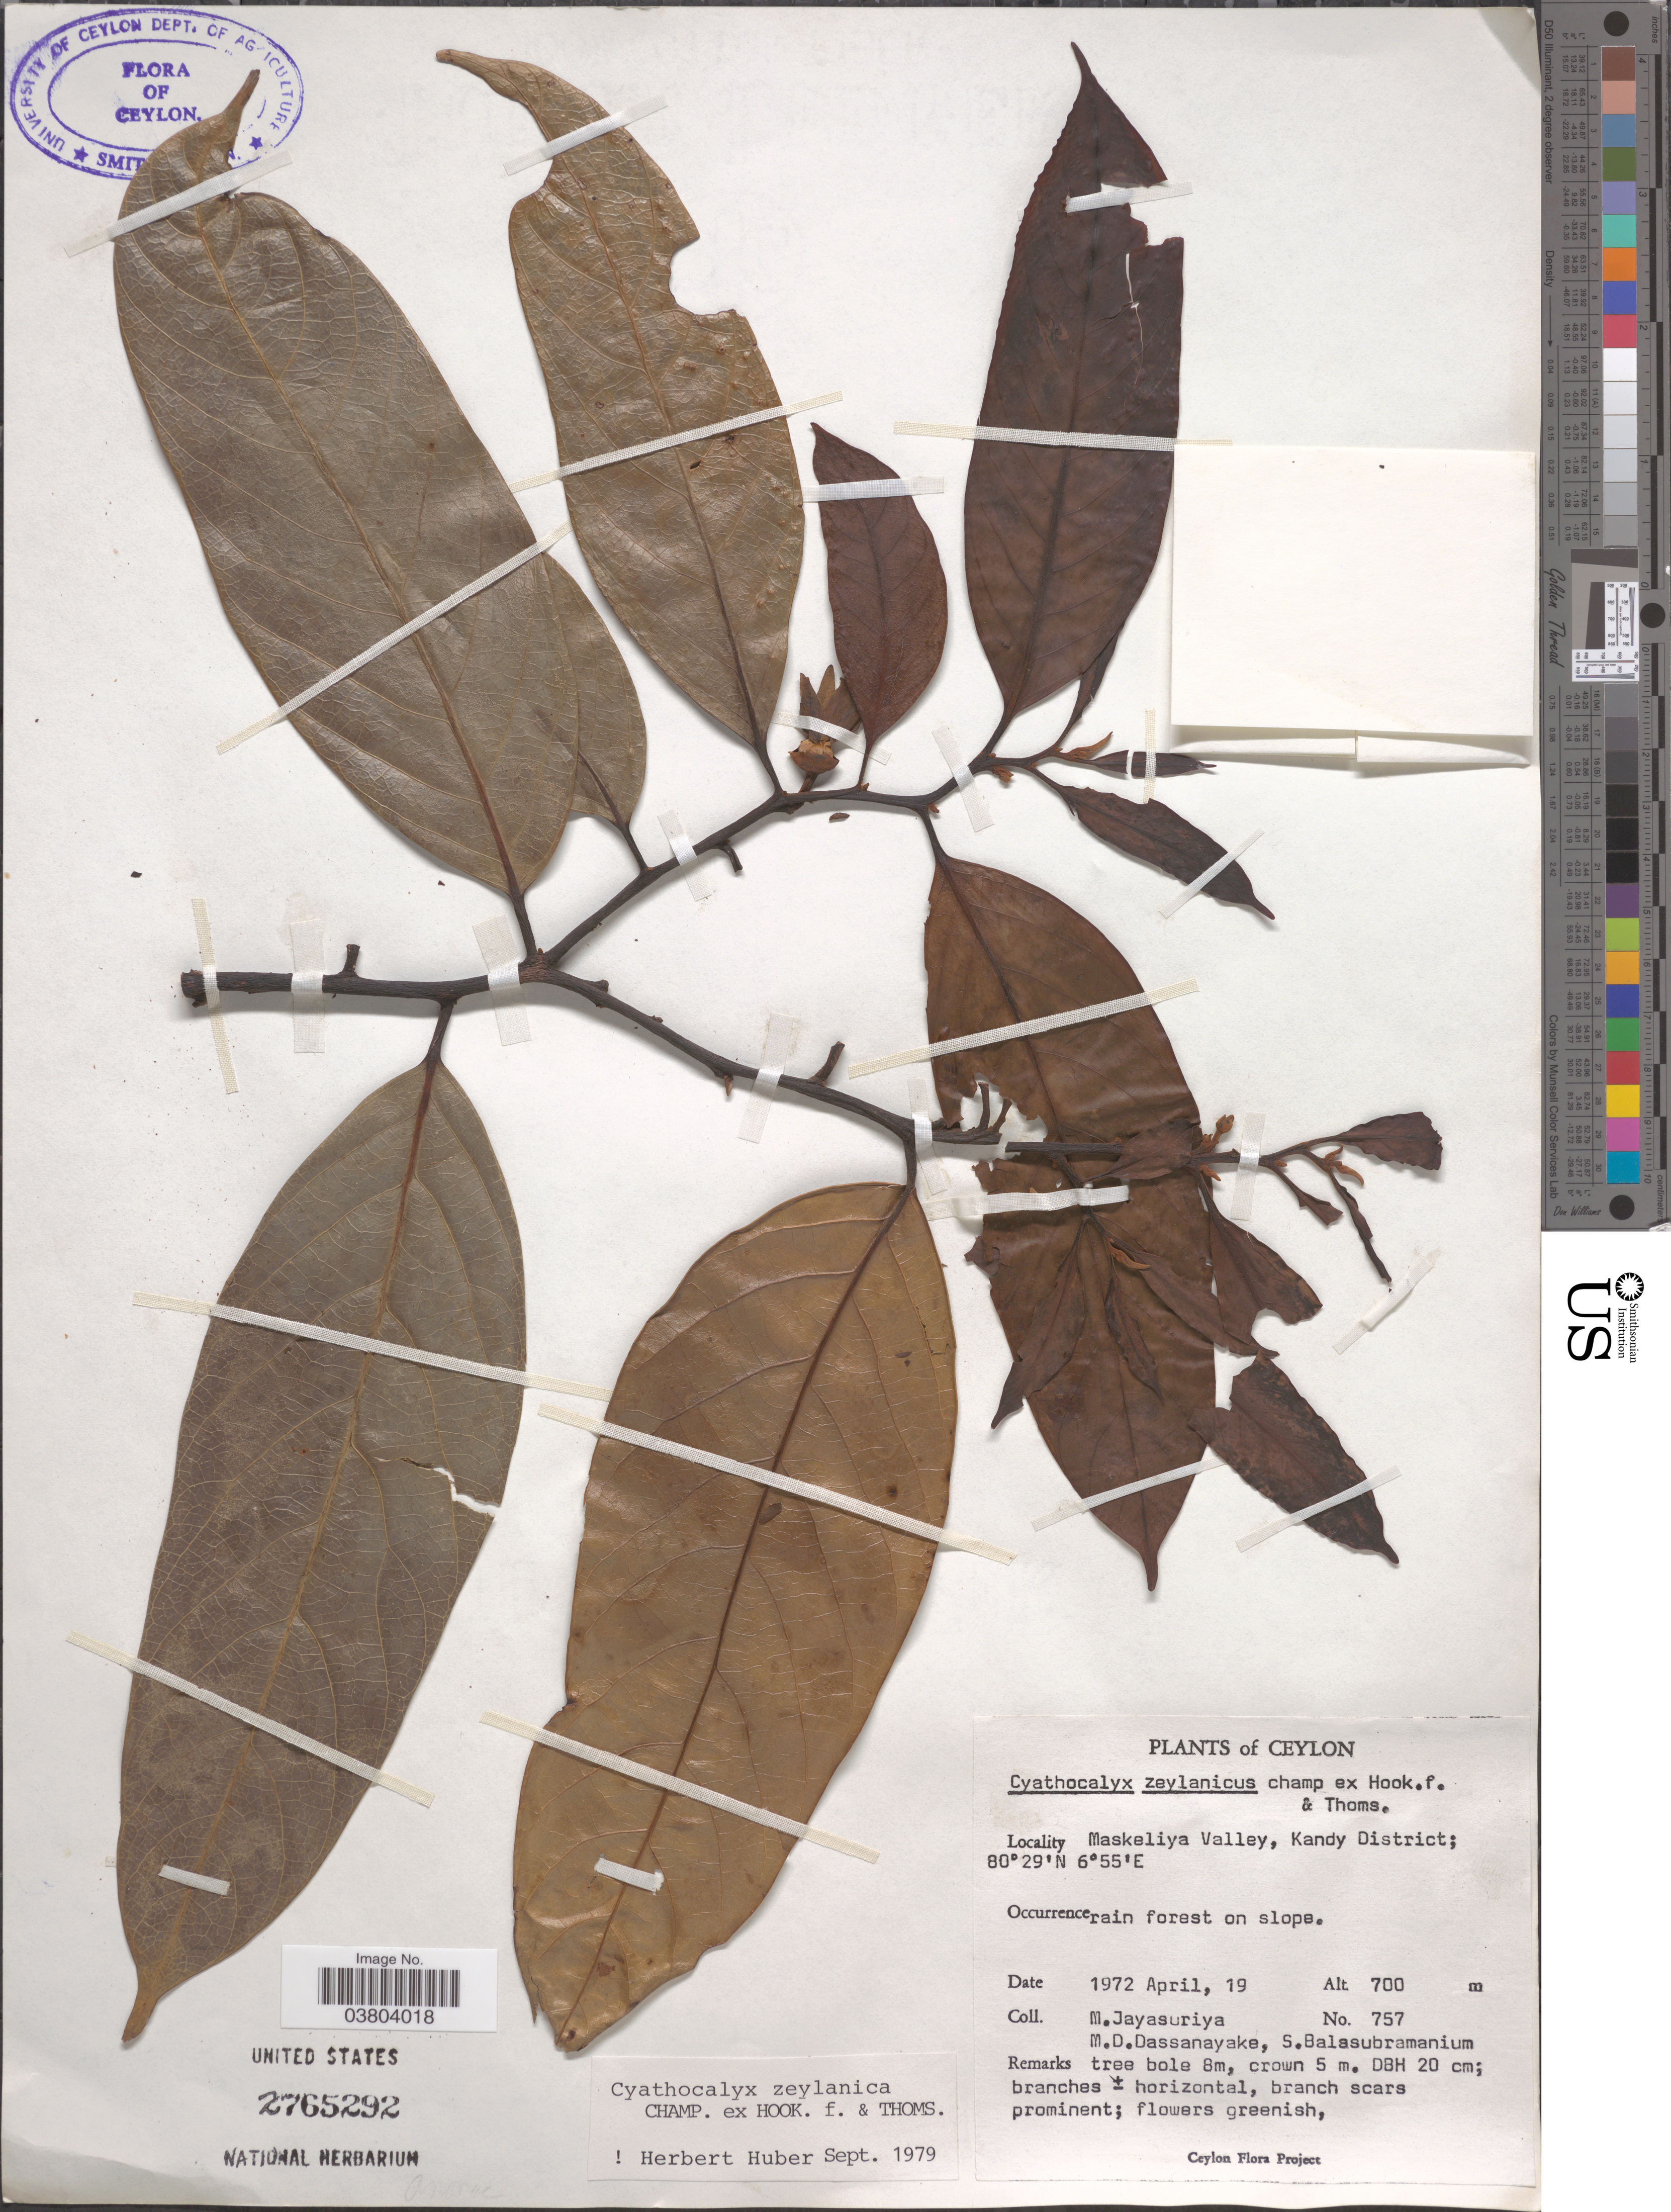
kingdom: Plantae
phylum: Tracheophyta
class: Magnoliopsida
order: Magnoliales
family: Annonaceae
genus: Cyathocalyx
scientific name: Cyathocalyx zeylanicus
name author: Champ. ex Hook. f. & Thomson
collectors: M. Jayasuria, M. D. Dassanayake & S. Balasubramanium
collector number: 757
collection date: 1972-04-19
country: Sri Lanka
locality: Ceylon. Maskeliya Valley, Kandy District.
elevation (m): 700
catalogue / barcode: US 2765292